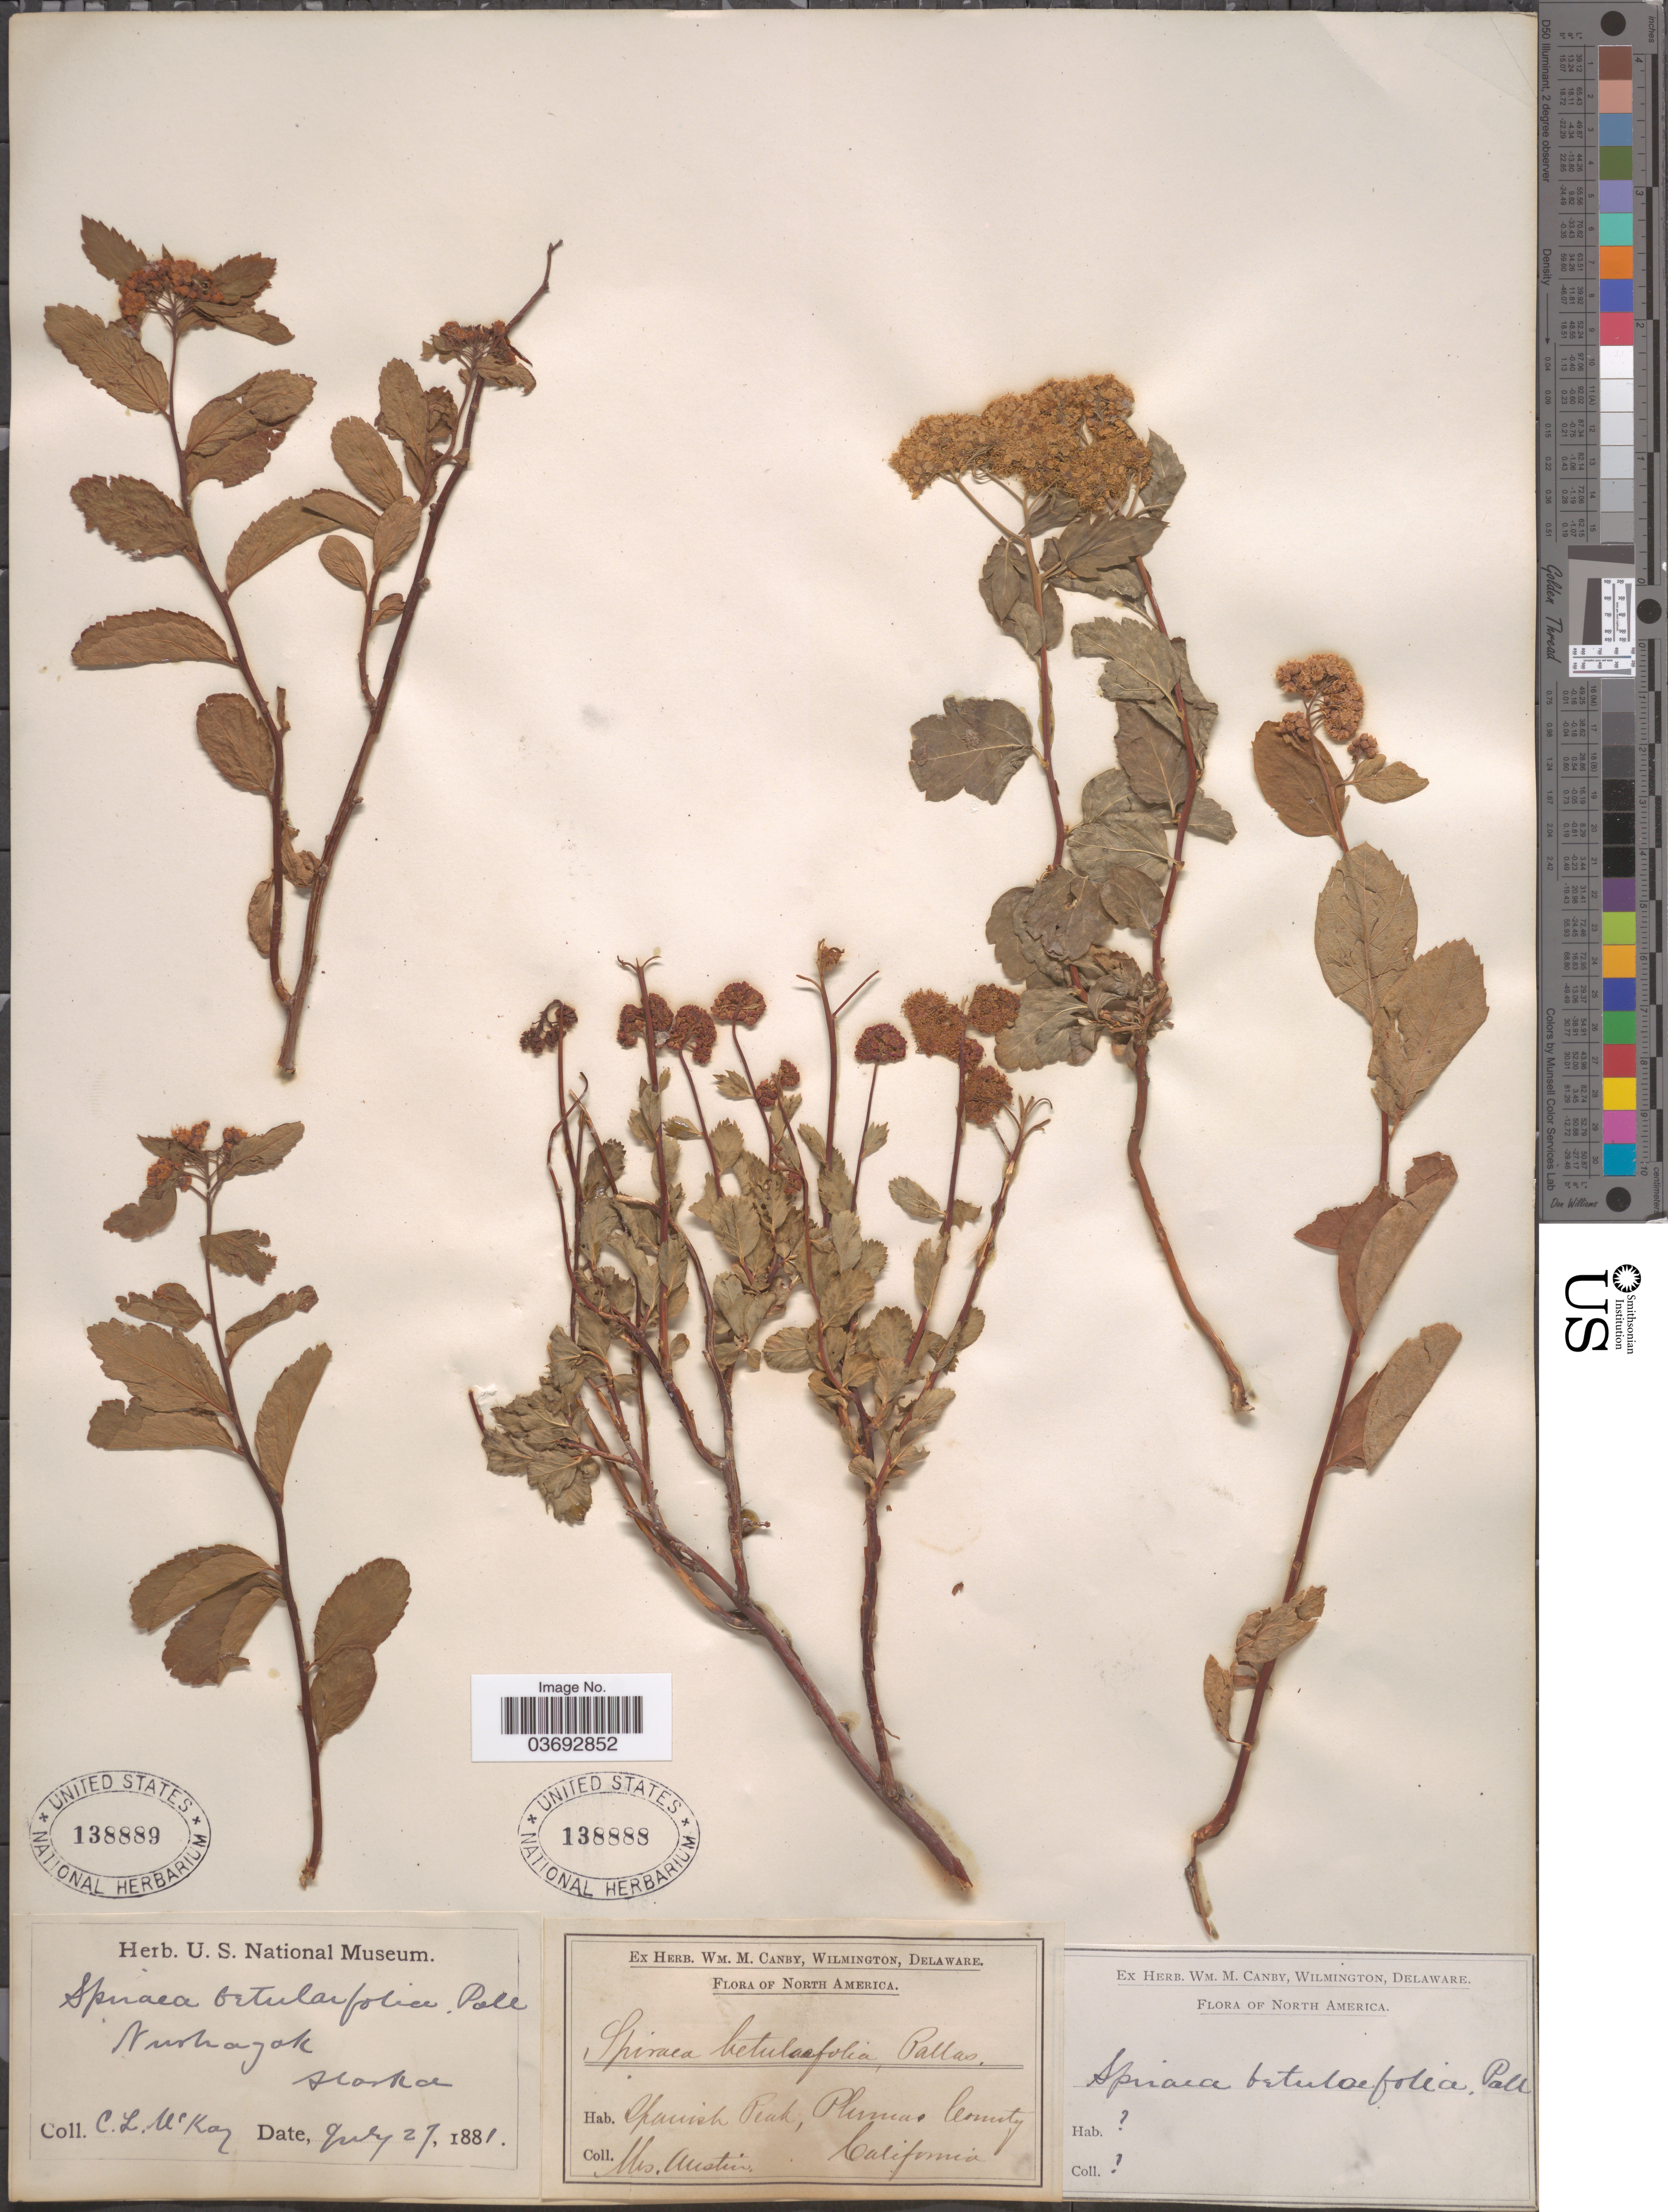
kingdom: Plantae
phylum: Tracheophyta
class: Magnoliopsida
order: Rosales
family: Rosaceae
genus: Spiraea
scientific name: Spiraea stevenii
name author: (C.K. Schneid.) Rydb.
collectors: C. McKay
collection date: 1881-07-27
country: United States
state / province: Alaska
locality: Nushagak.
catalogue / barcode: US 138889